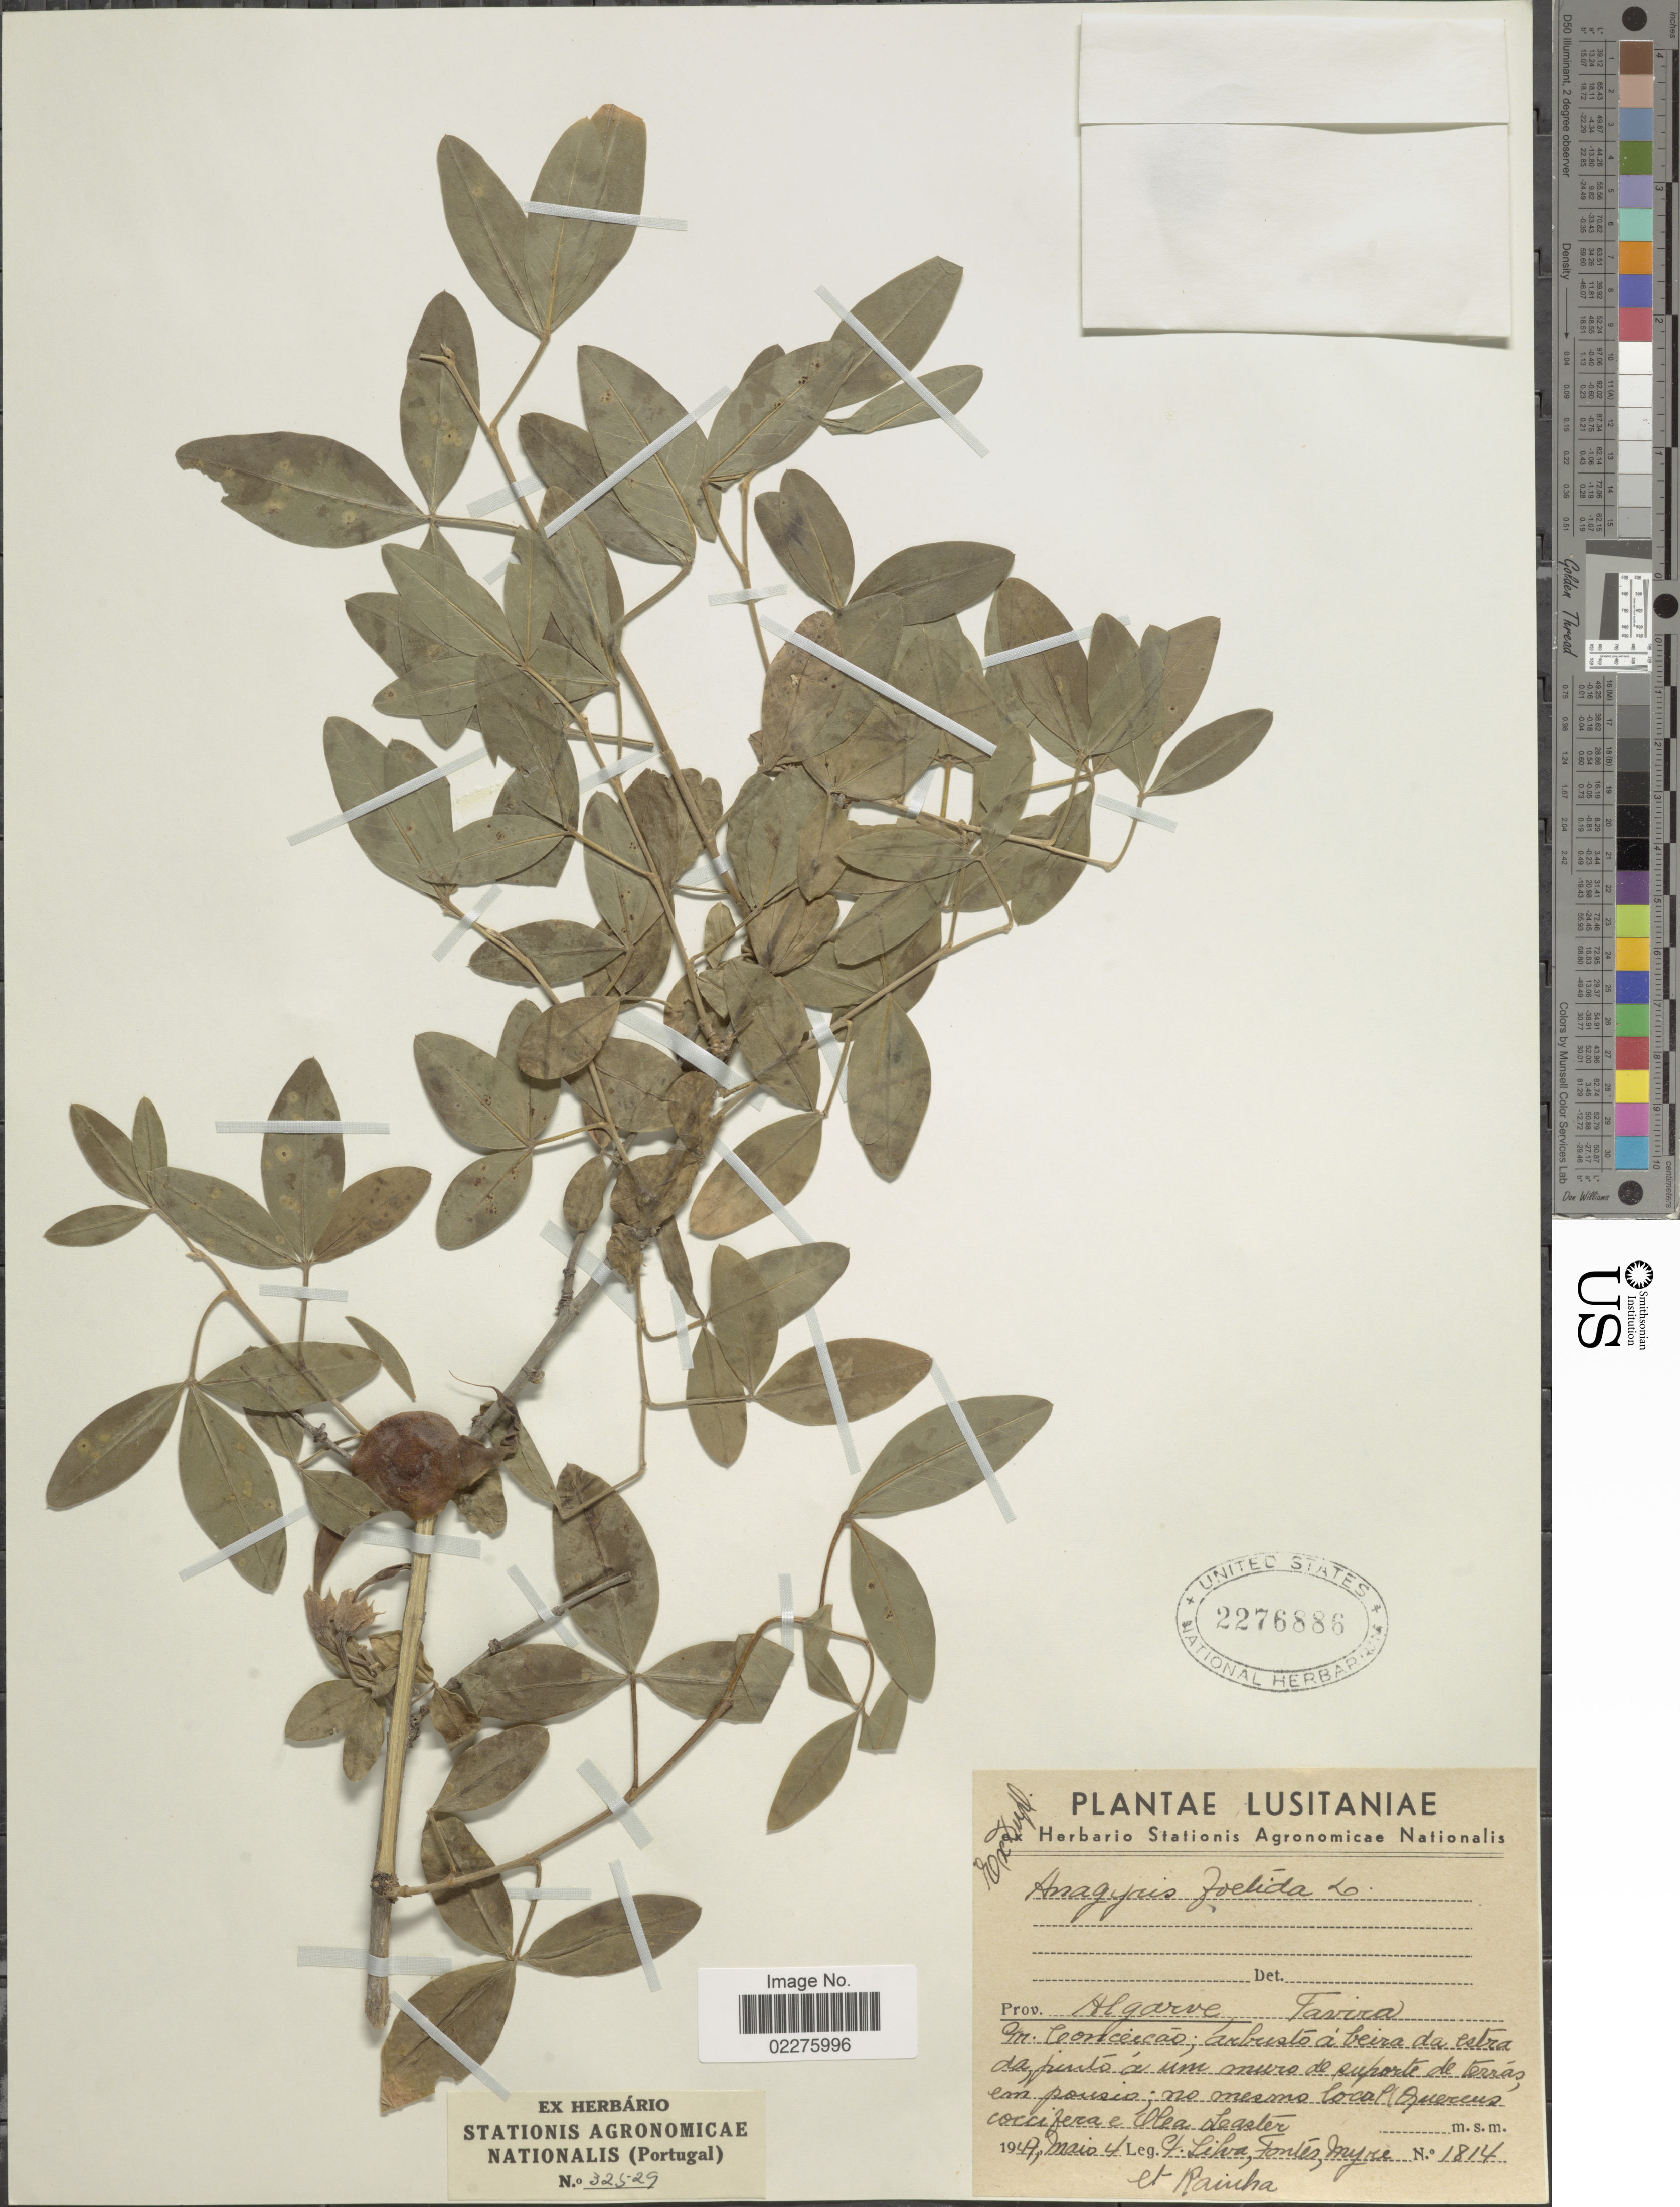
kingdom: Plantae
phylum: Tracheophyta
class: Magnoliopsida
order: Fabales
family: Fabaceae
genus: Anagyris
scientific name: Anagyris foetida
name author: L.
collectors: G. Silva, Fontes, F., Myre, M. & B. Rainha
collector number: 1814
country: Portugal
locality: Lusitaniae, Prov. Alrgarve, Favira, pr. Cornceicao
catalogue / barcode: US 2276886